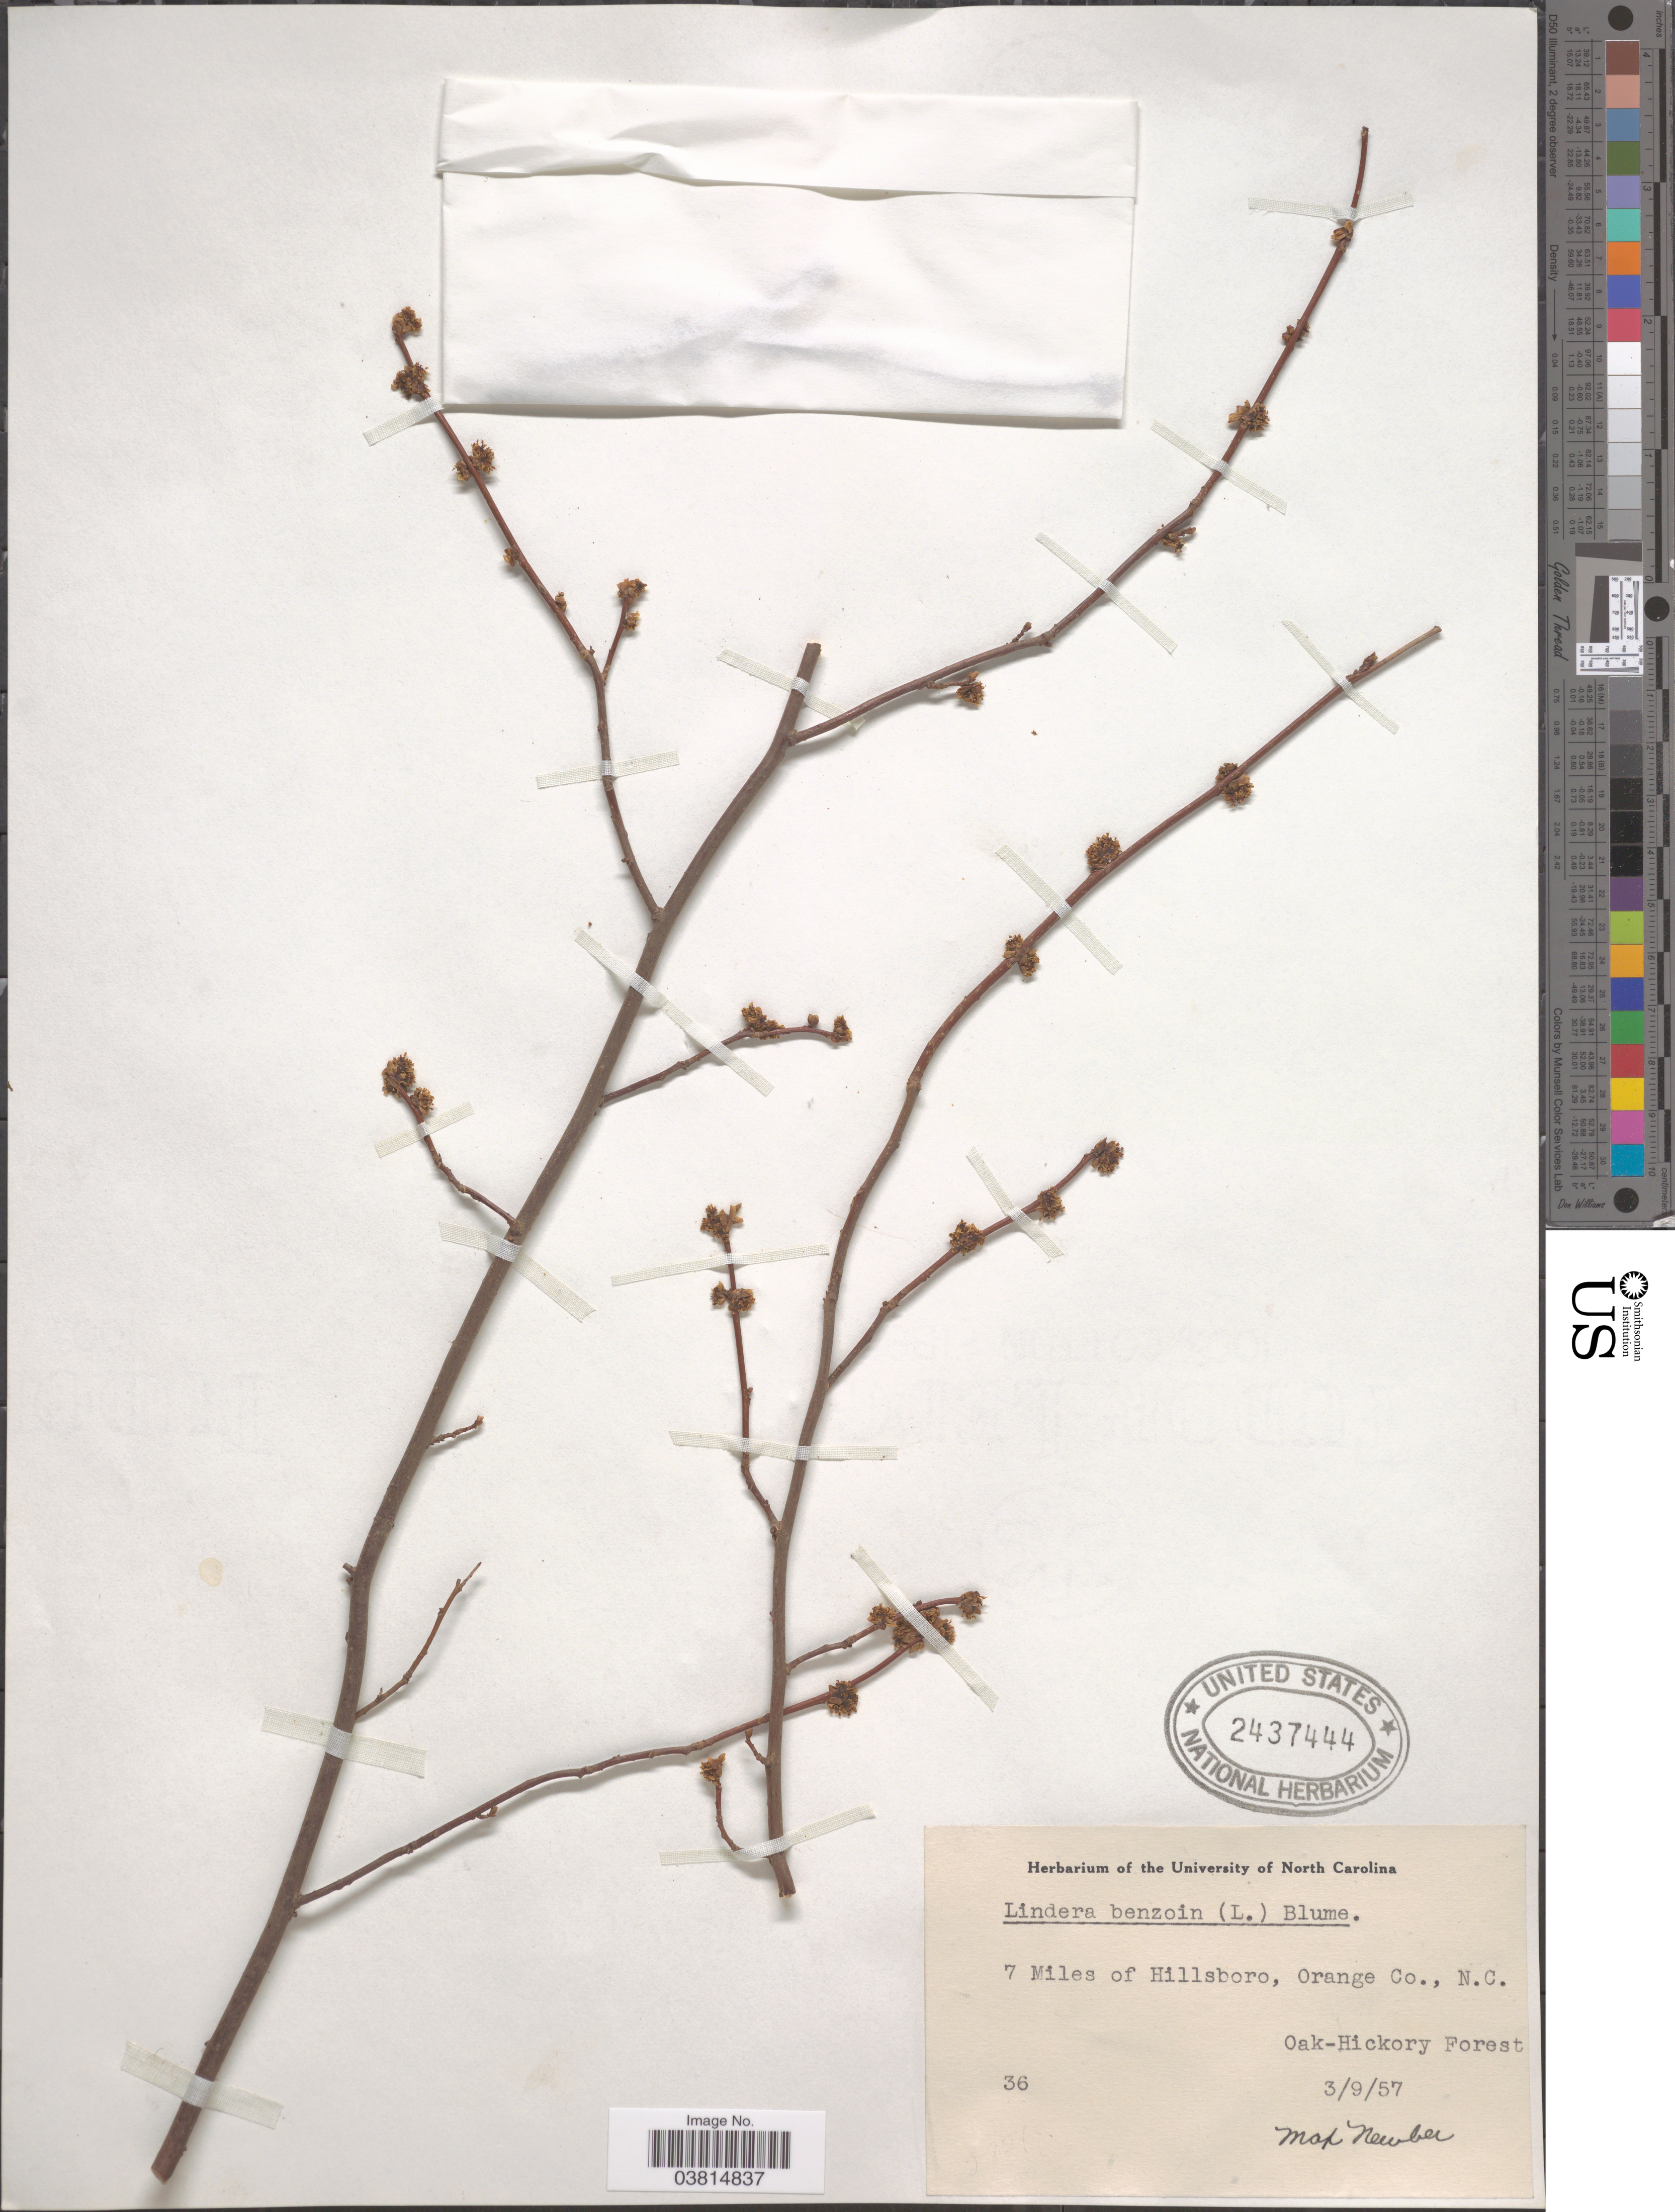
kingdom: Plantae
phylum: Tracheophyta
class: Magnoliopsida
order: Laurales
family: Lauraceae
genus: Lindera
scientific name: Lindera benzoin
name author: (L.) Blume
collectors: M. Newber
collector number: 36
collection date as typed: Transcribed d/m/y: 9/3/57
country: United States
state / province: North Carolina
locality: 7 Miles of Hillsboro, Orange Co.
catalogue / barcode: US 2437444